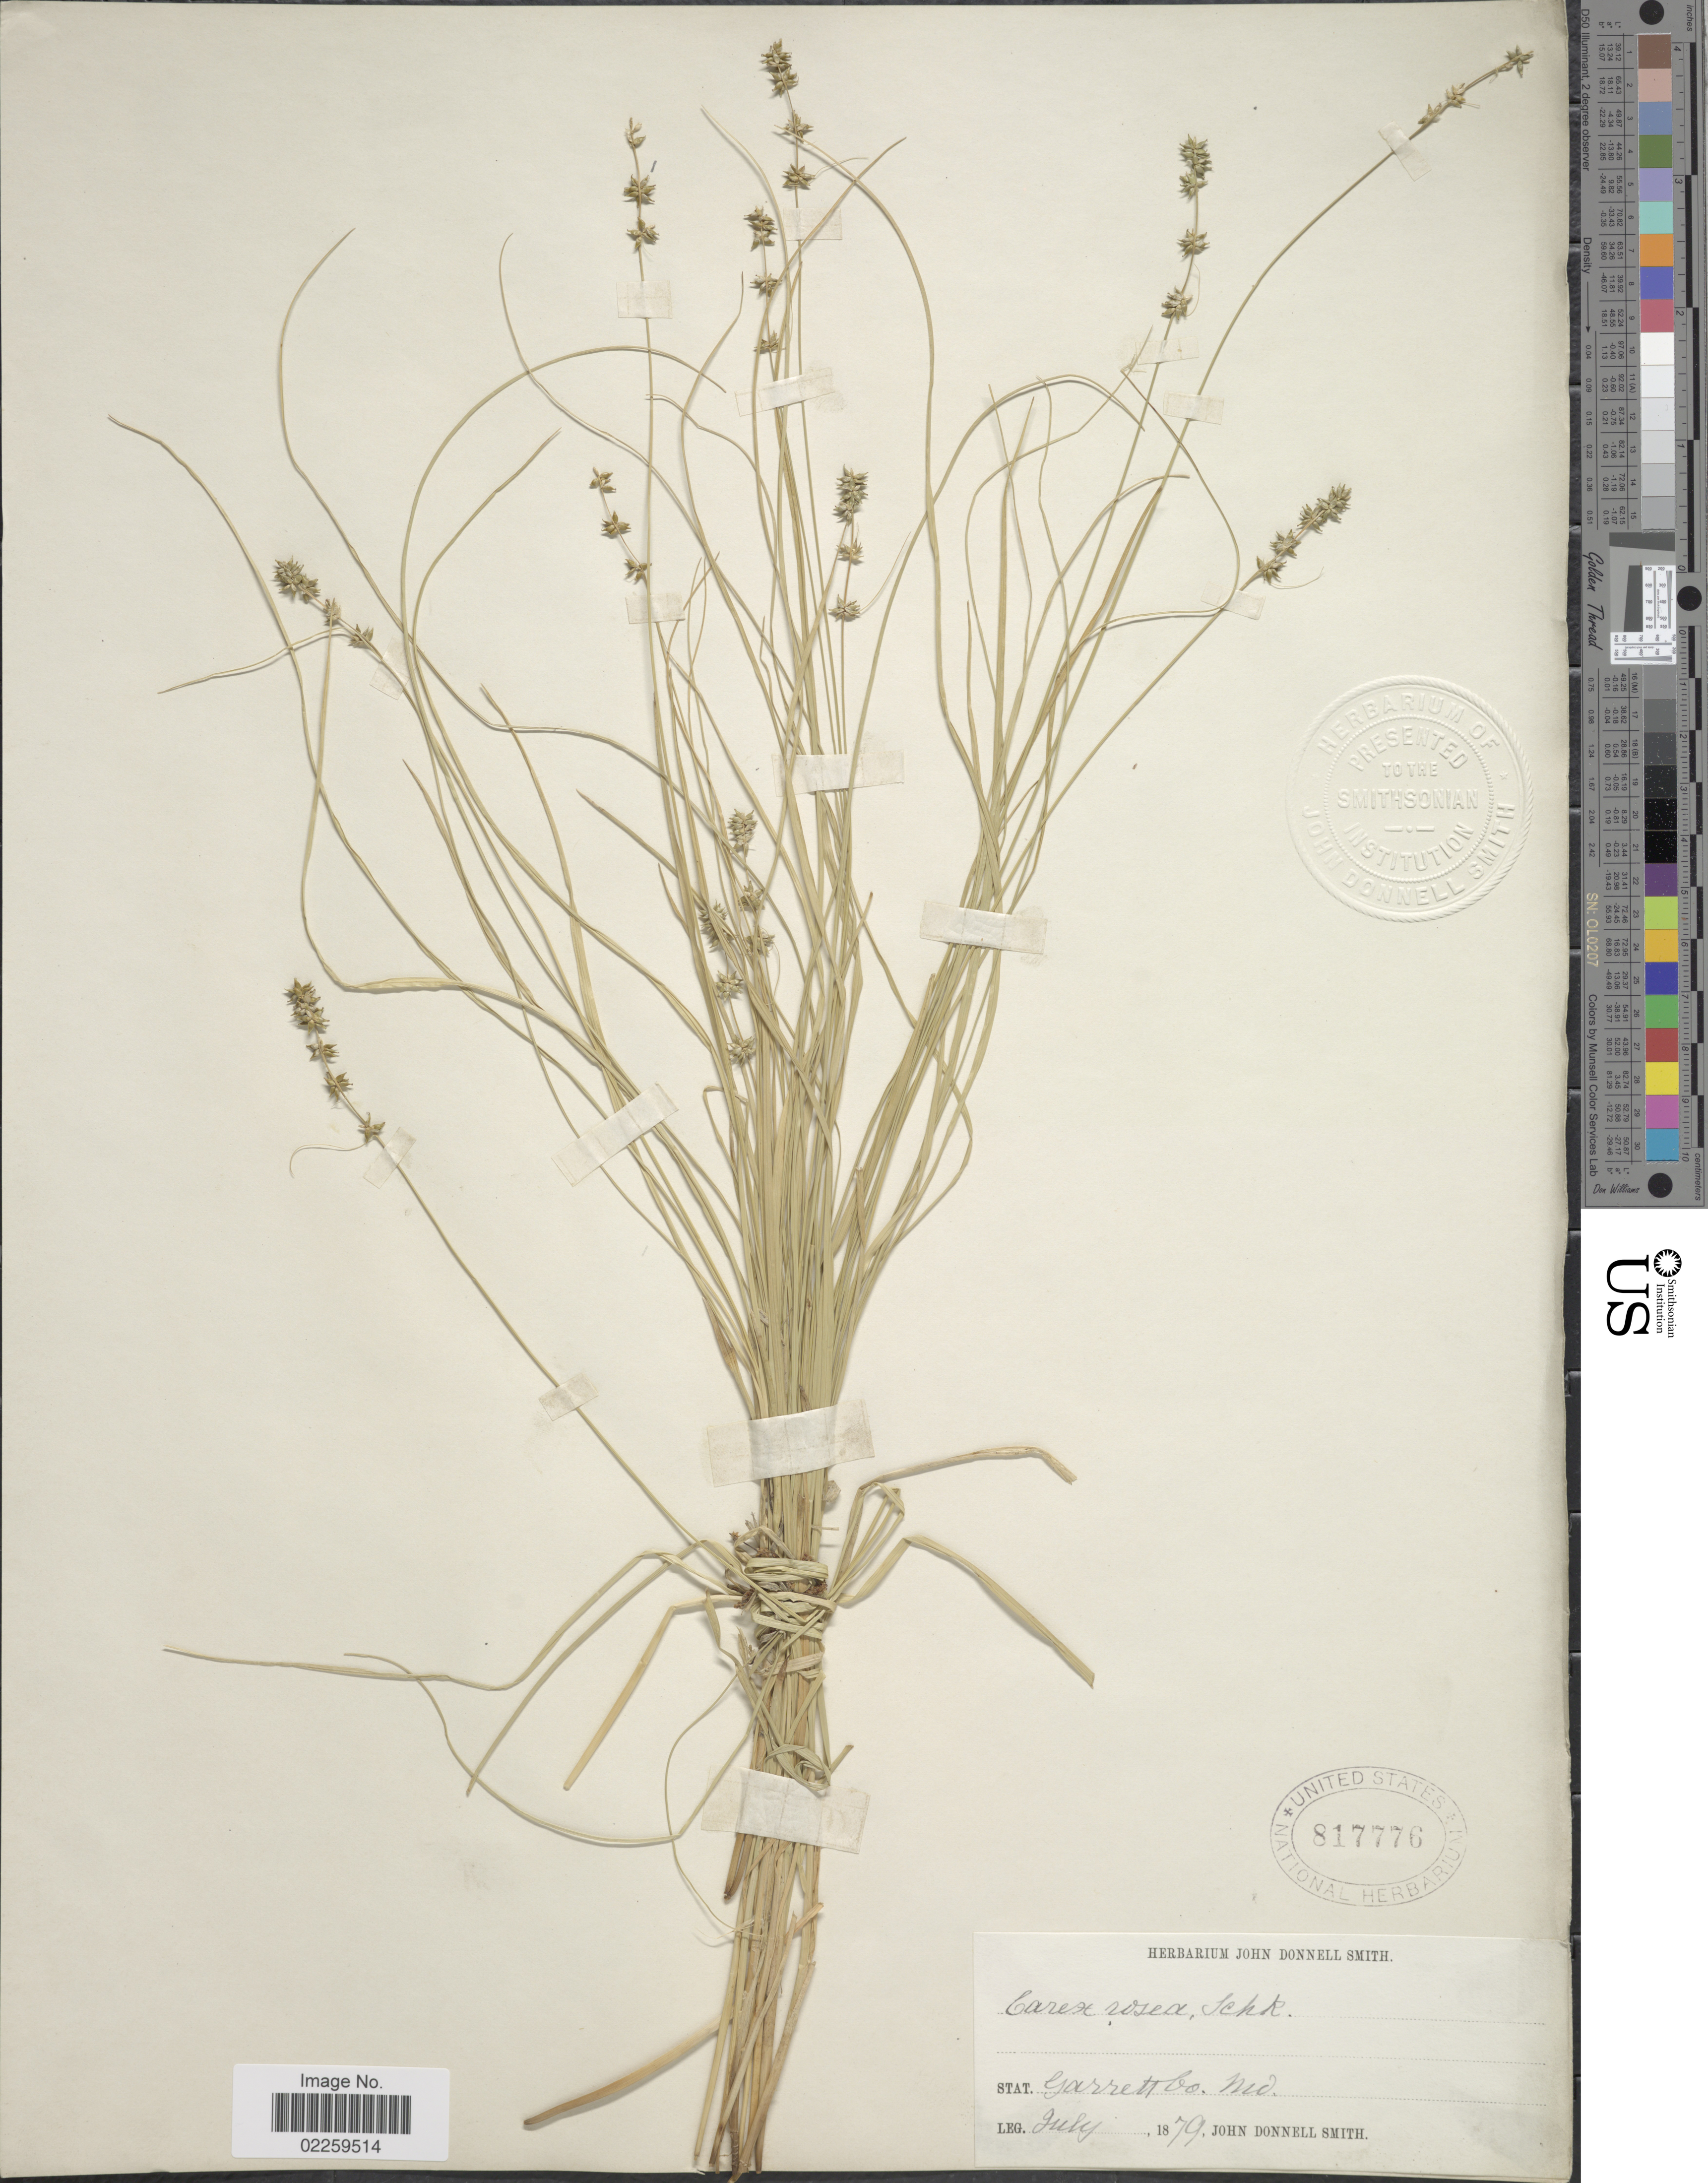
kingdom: Plantae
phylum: Tracheophyta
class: Liliopsida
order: Poales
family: Cyperaceae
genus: Carex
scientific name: Carex rosea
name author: Willd.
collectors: J. Donnell Smith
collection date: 1879-07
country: United States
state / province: Maryland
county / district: Garrett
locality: Garrett Co. Md.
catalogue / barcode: US 817776